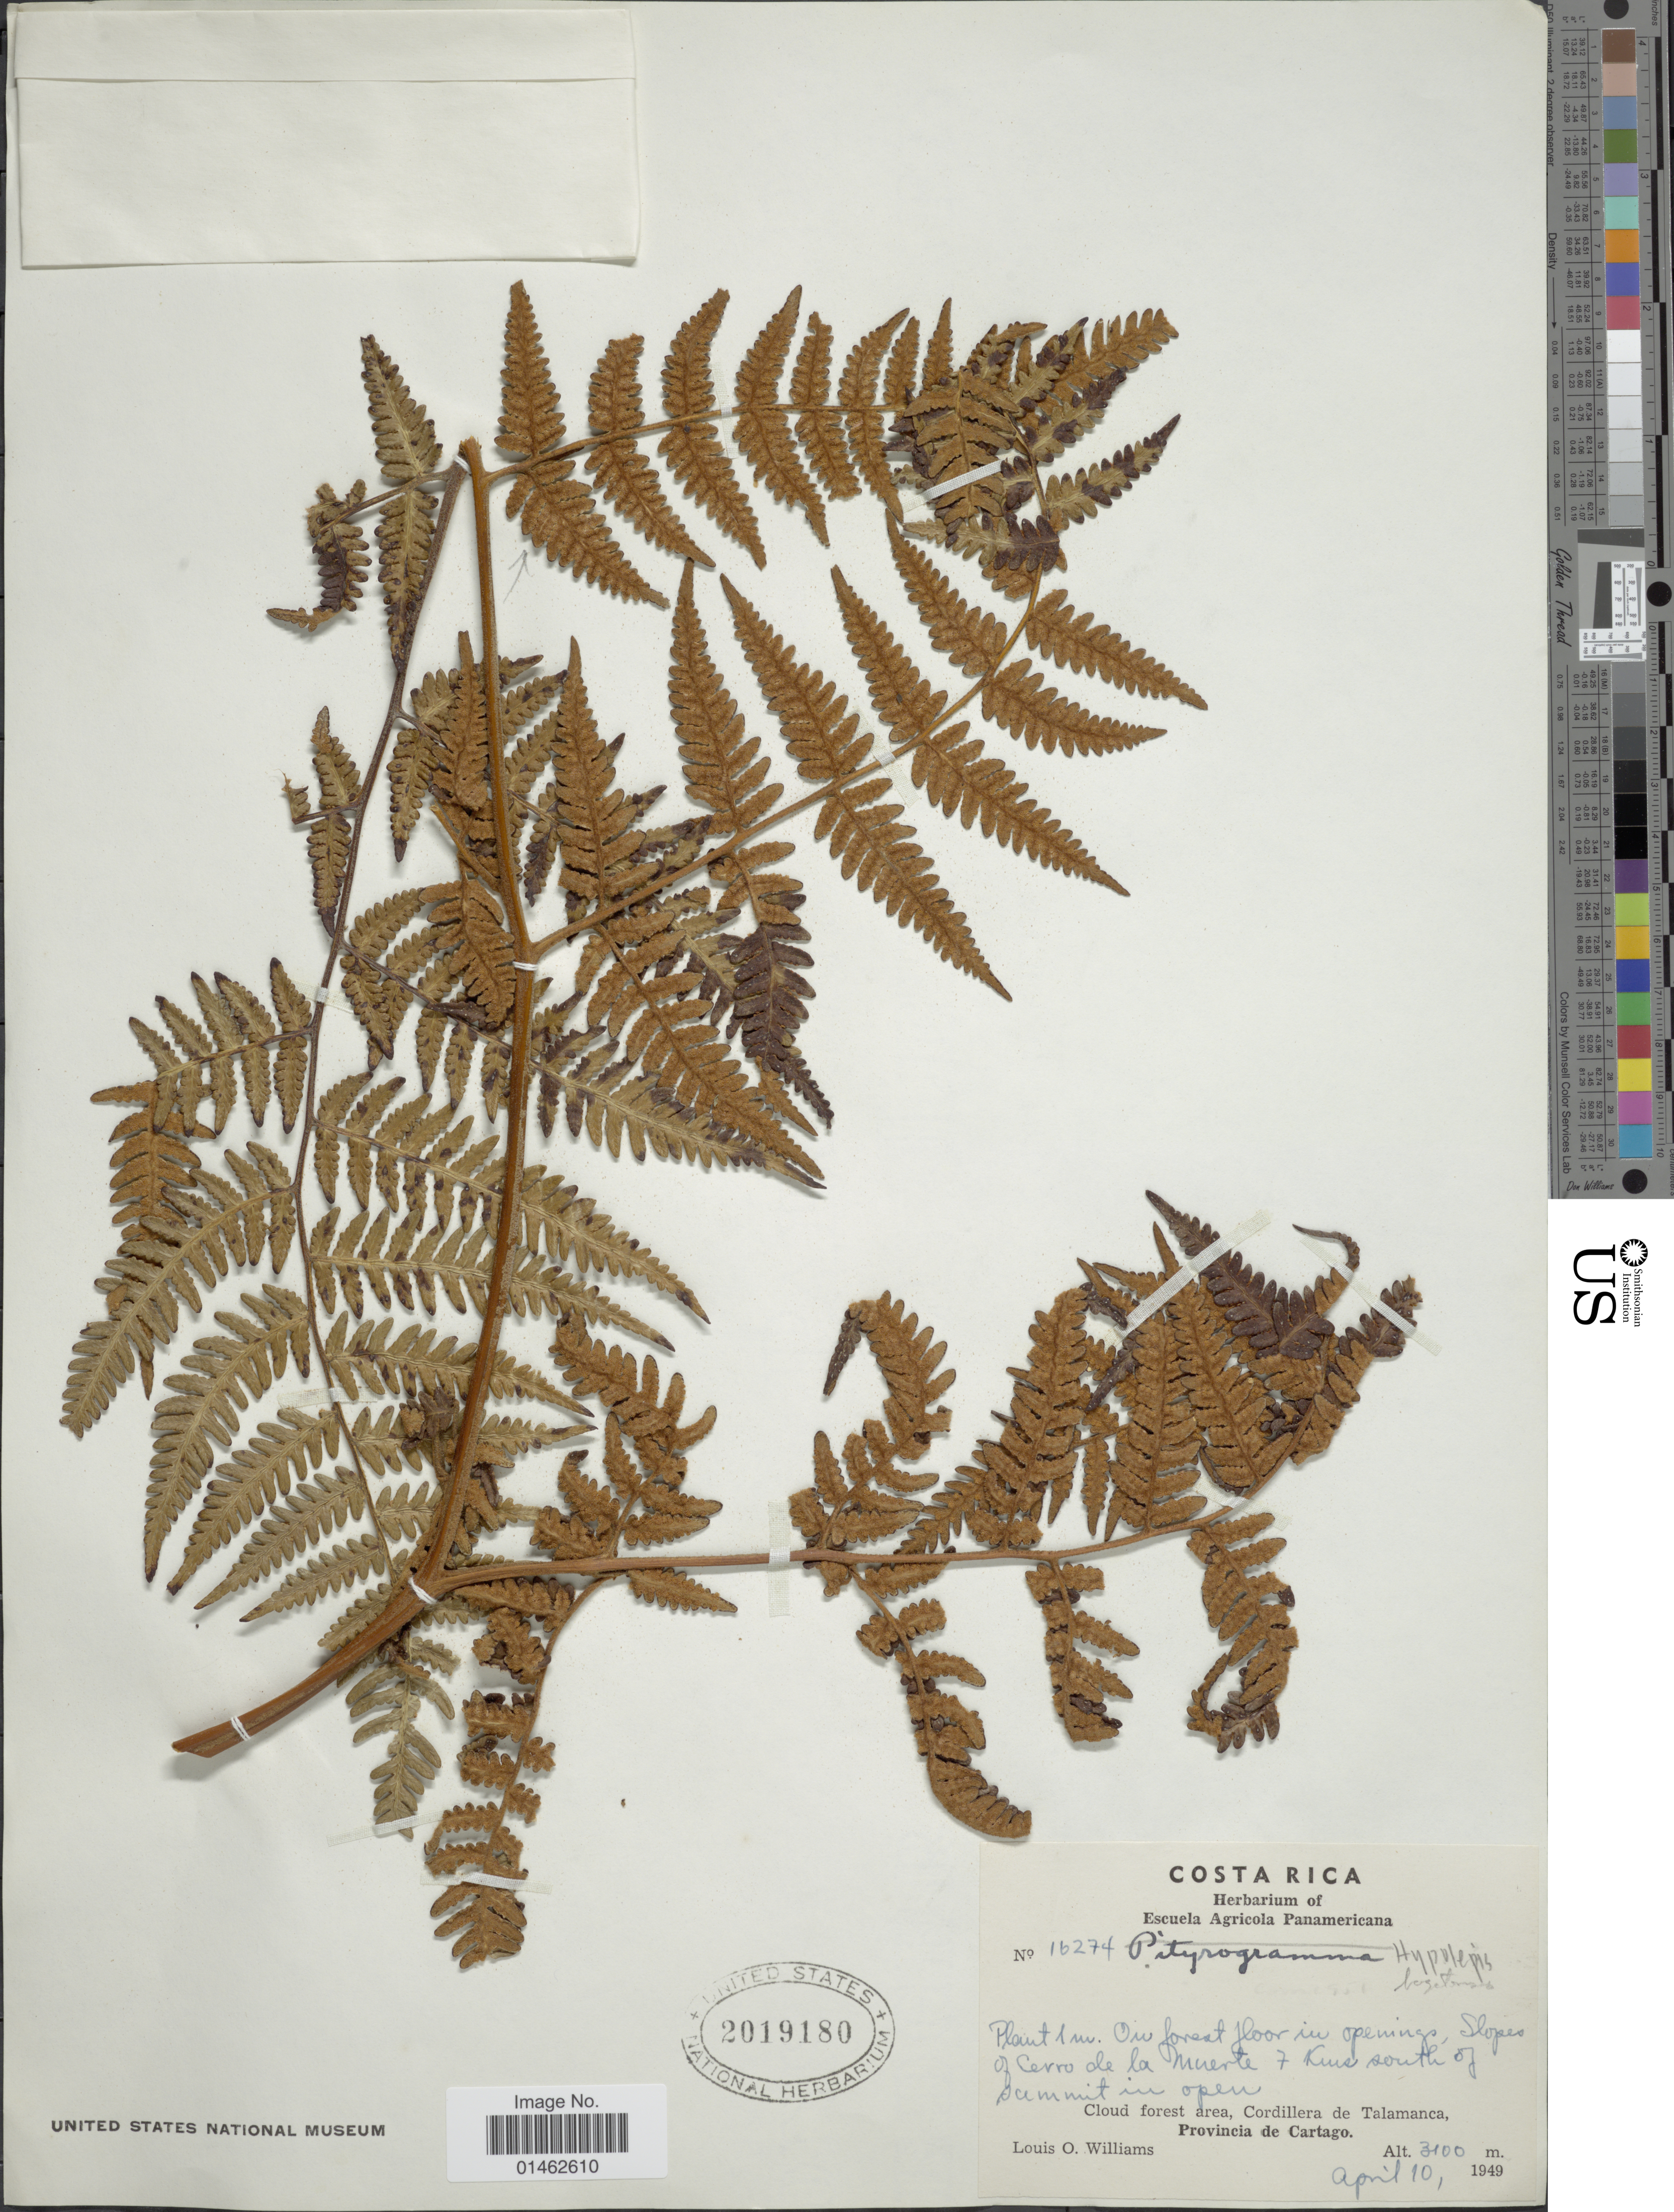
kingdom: Plantae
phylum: Tracheophyta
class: Polypodiopsida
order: Polypodiales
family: Dennstaedtiaceae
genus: Hypolepis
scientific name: Hypolepis bogotensis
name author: H. Karst.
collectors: L. O. Williams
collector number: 16274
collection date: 1949-04-10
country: Costa Rica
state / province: Cartago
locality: Slopes of Cerro de la Muerte 7 kms south of summit in open Cloud forest area, Cordillera de Talamanca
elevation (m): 3100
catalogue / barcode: US 2019180